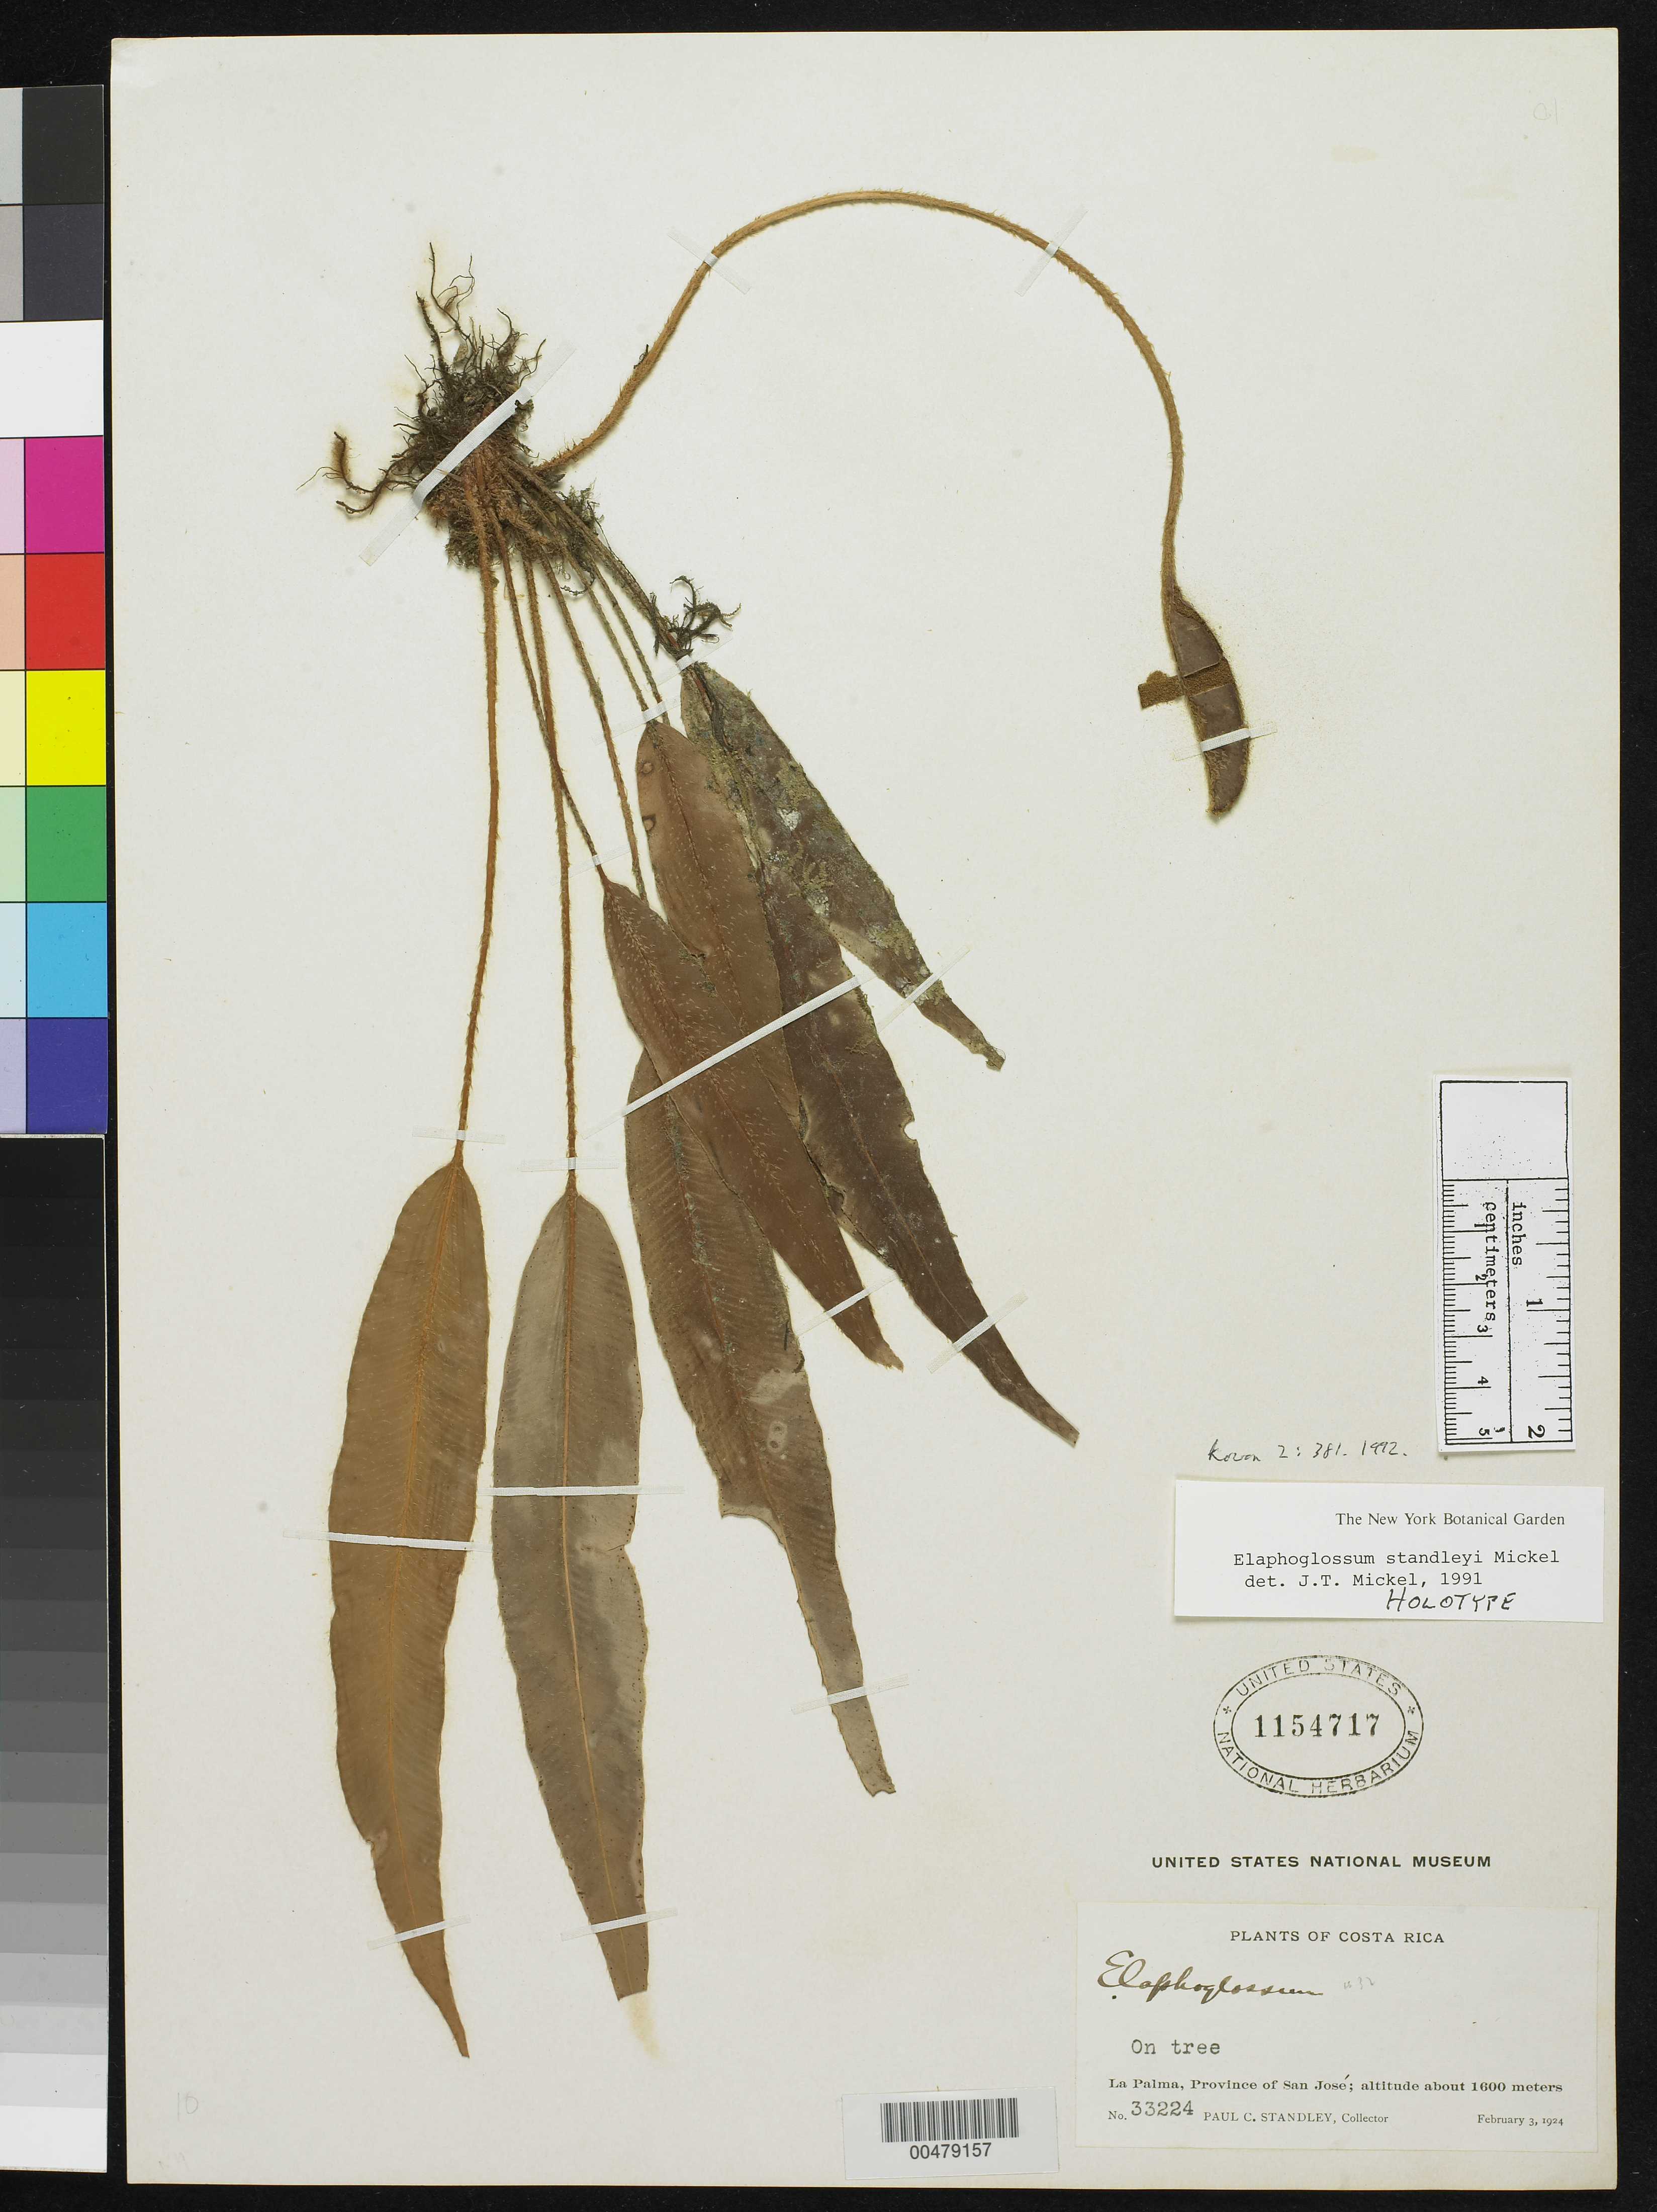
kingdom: Plantae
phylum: Tracheophyta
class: Polypodiopsida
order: Polypodiales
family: Dryopteridaceae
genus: Elaphoglossum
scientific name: Elaphoglossum standleyi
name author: Mickel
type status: Holotype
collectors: P. C. Standley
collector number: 33224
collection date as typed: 03 Feb 1924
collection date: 1924-02-03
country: Costa Rica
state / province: San José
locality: La Palma.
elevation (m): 1600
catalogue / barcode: US 1154717